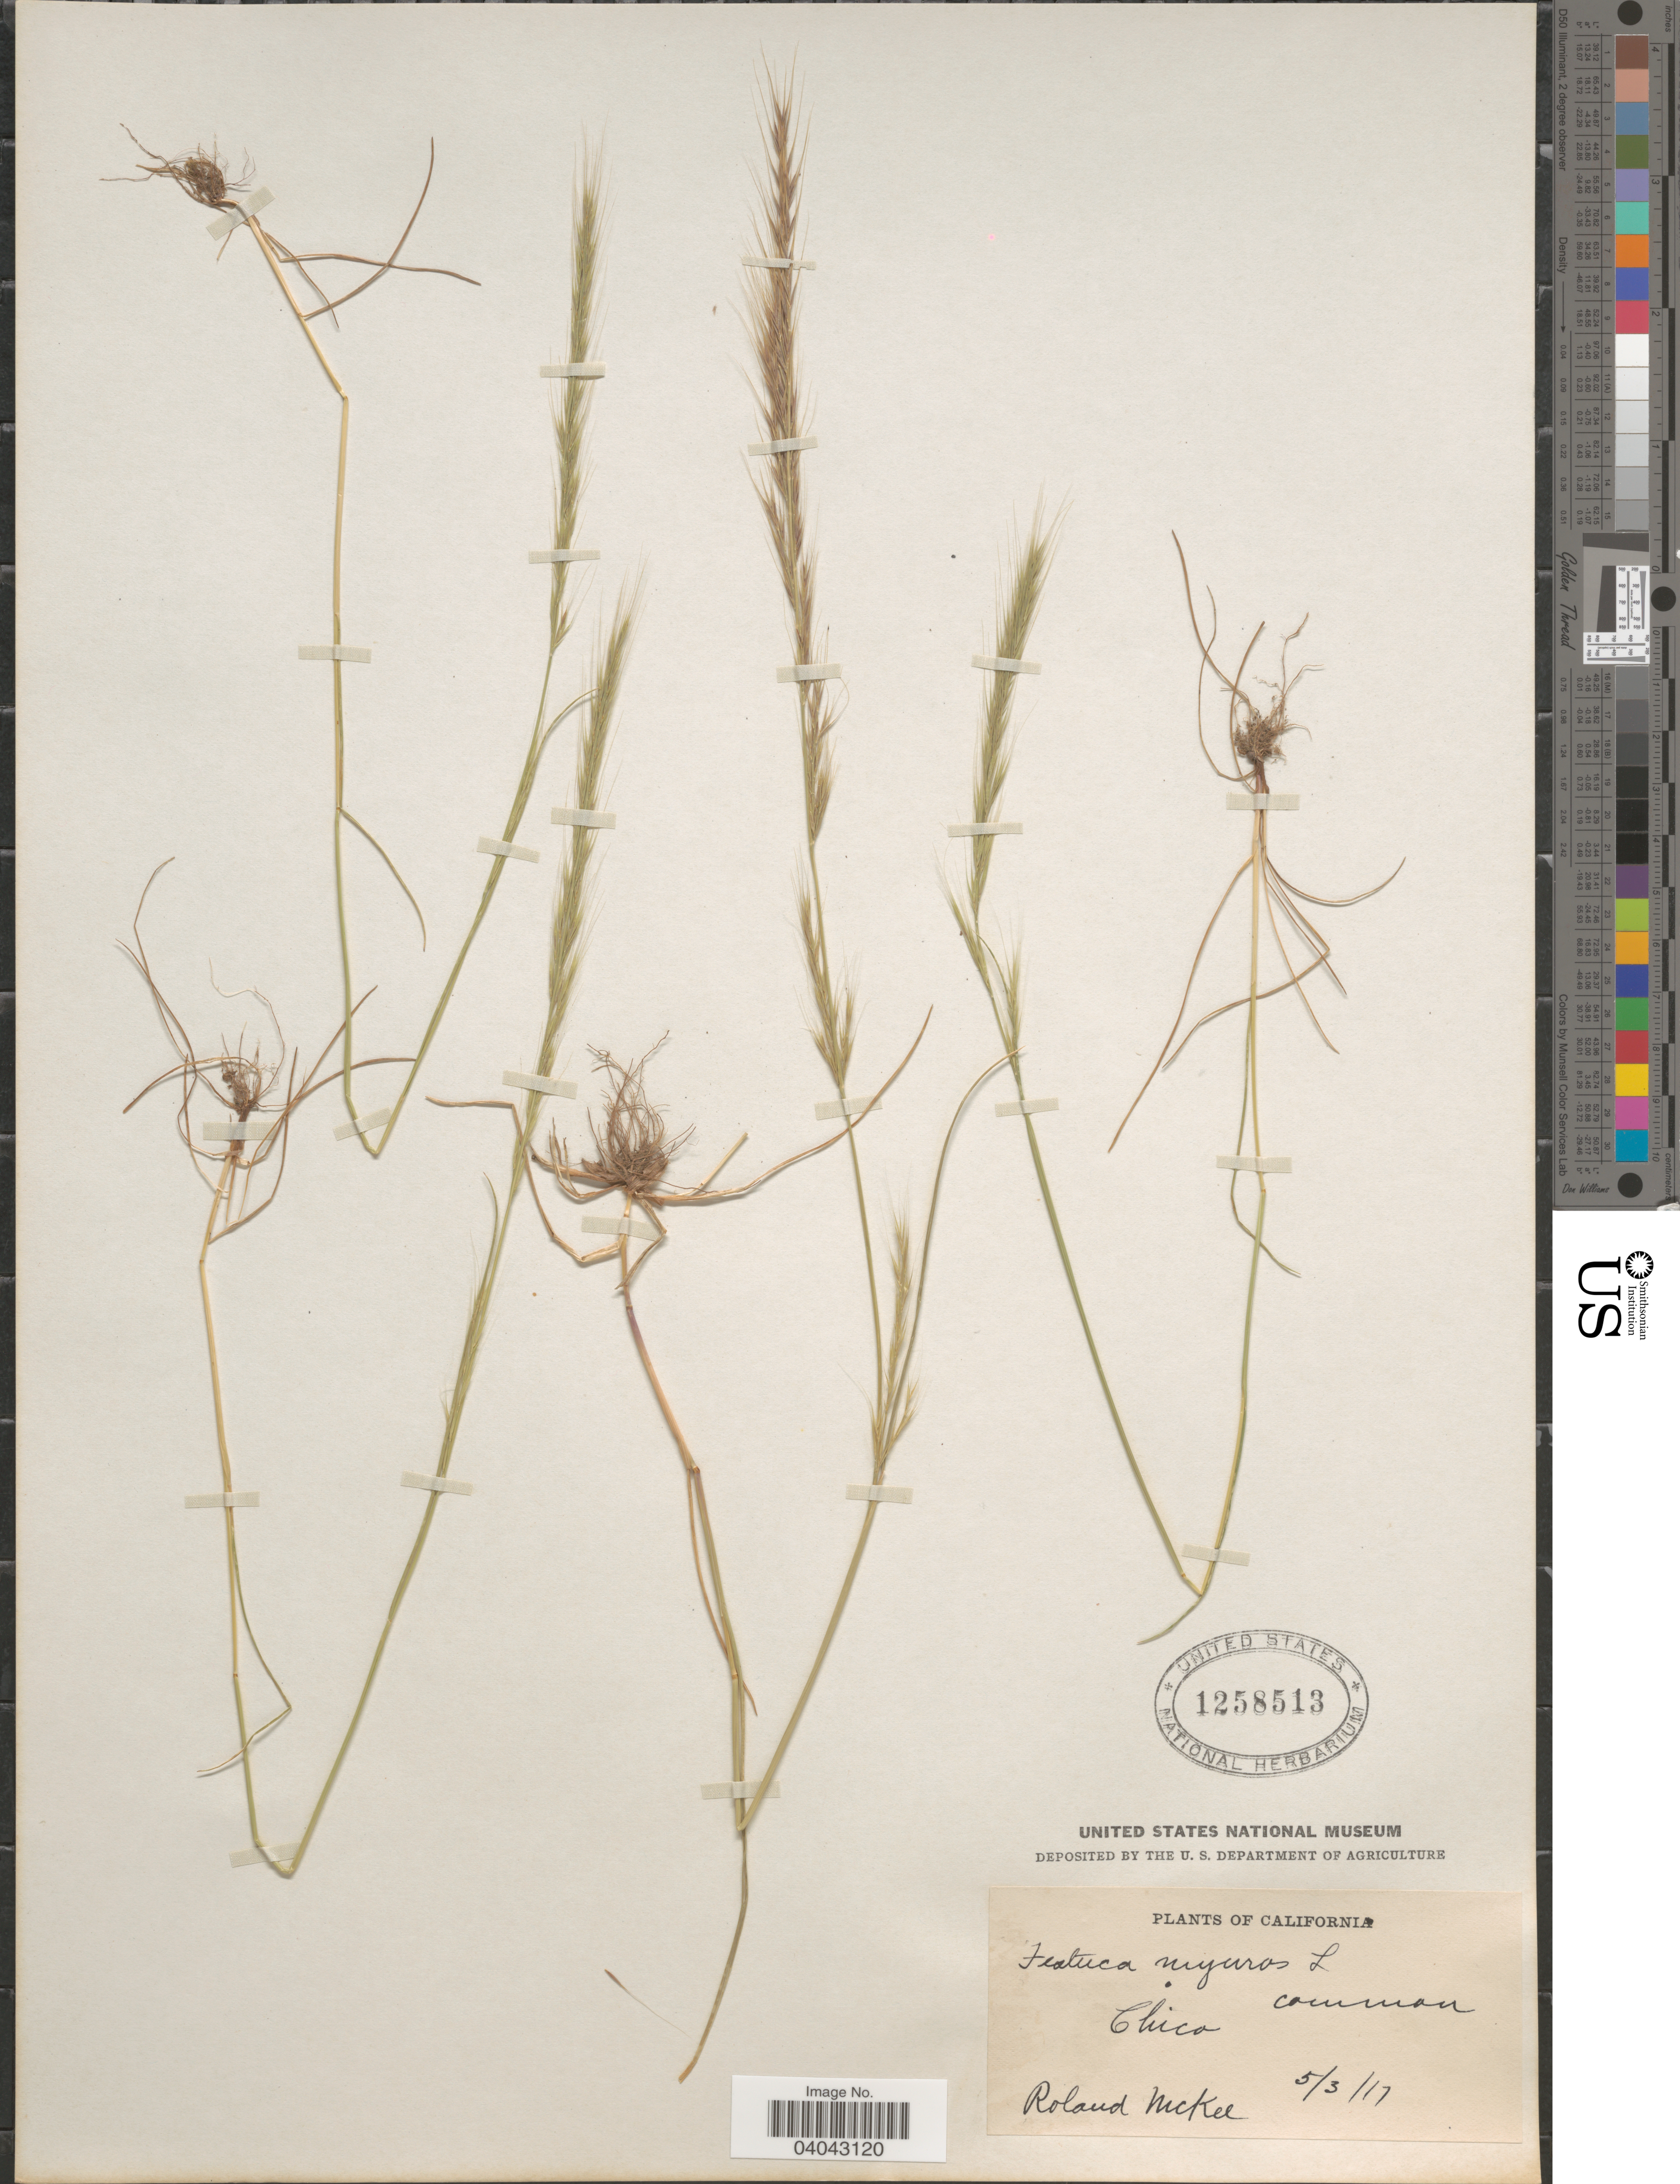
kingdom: Plantae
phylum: Tracheophyta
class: Liliopsida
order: Poales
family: Poaceae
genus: Festuca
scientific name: Festuca myuros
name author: L.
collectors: R. Mckee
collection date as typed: Transcribed d/m/y: 3/5/17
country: United States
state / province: California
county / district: Butte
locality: Chico.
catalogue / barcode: US 1258513